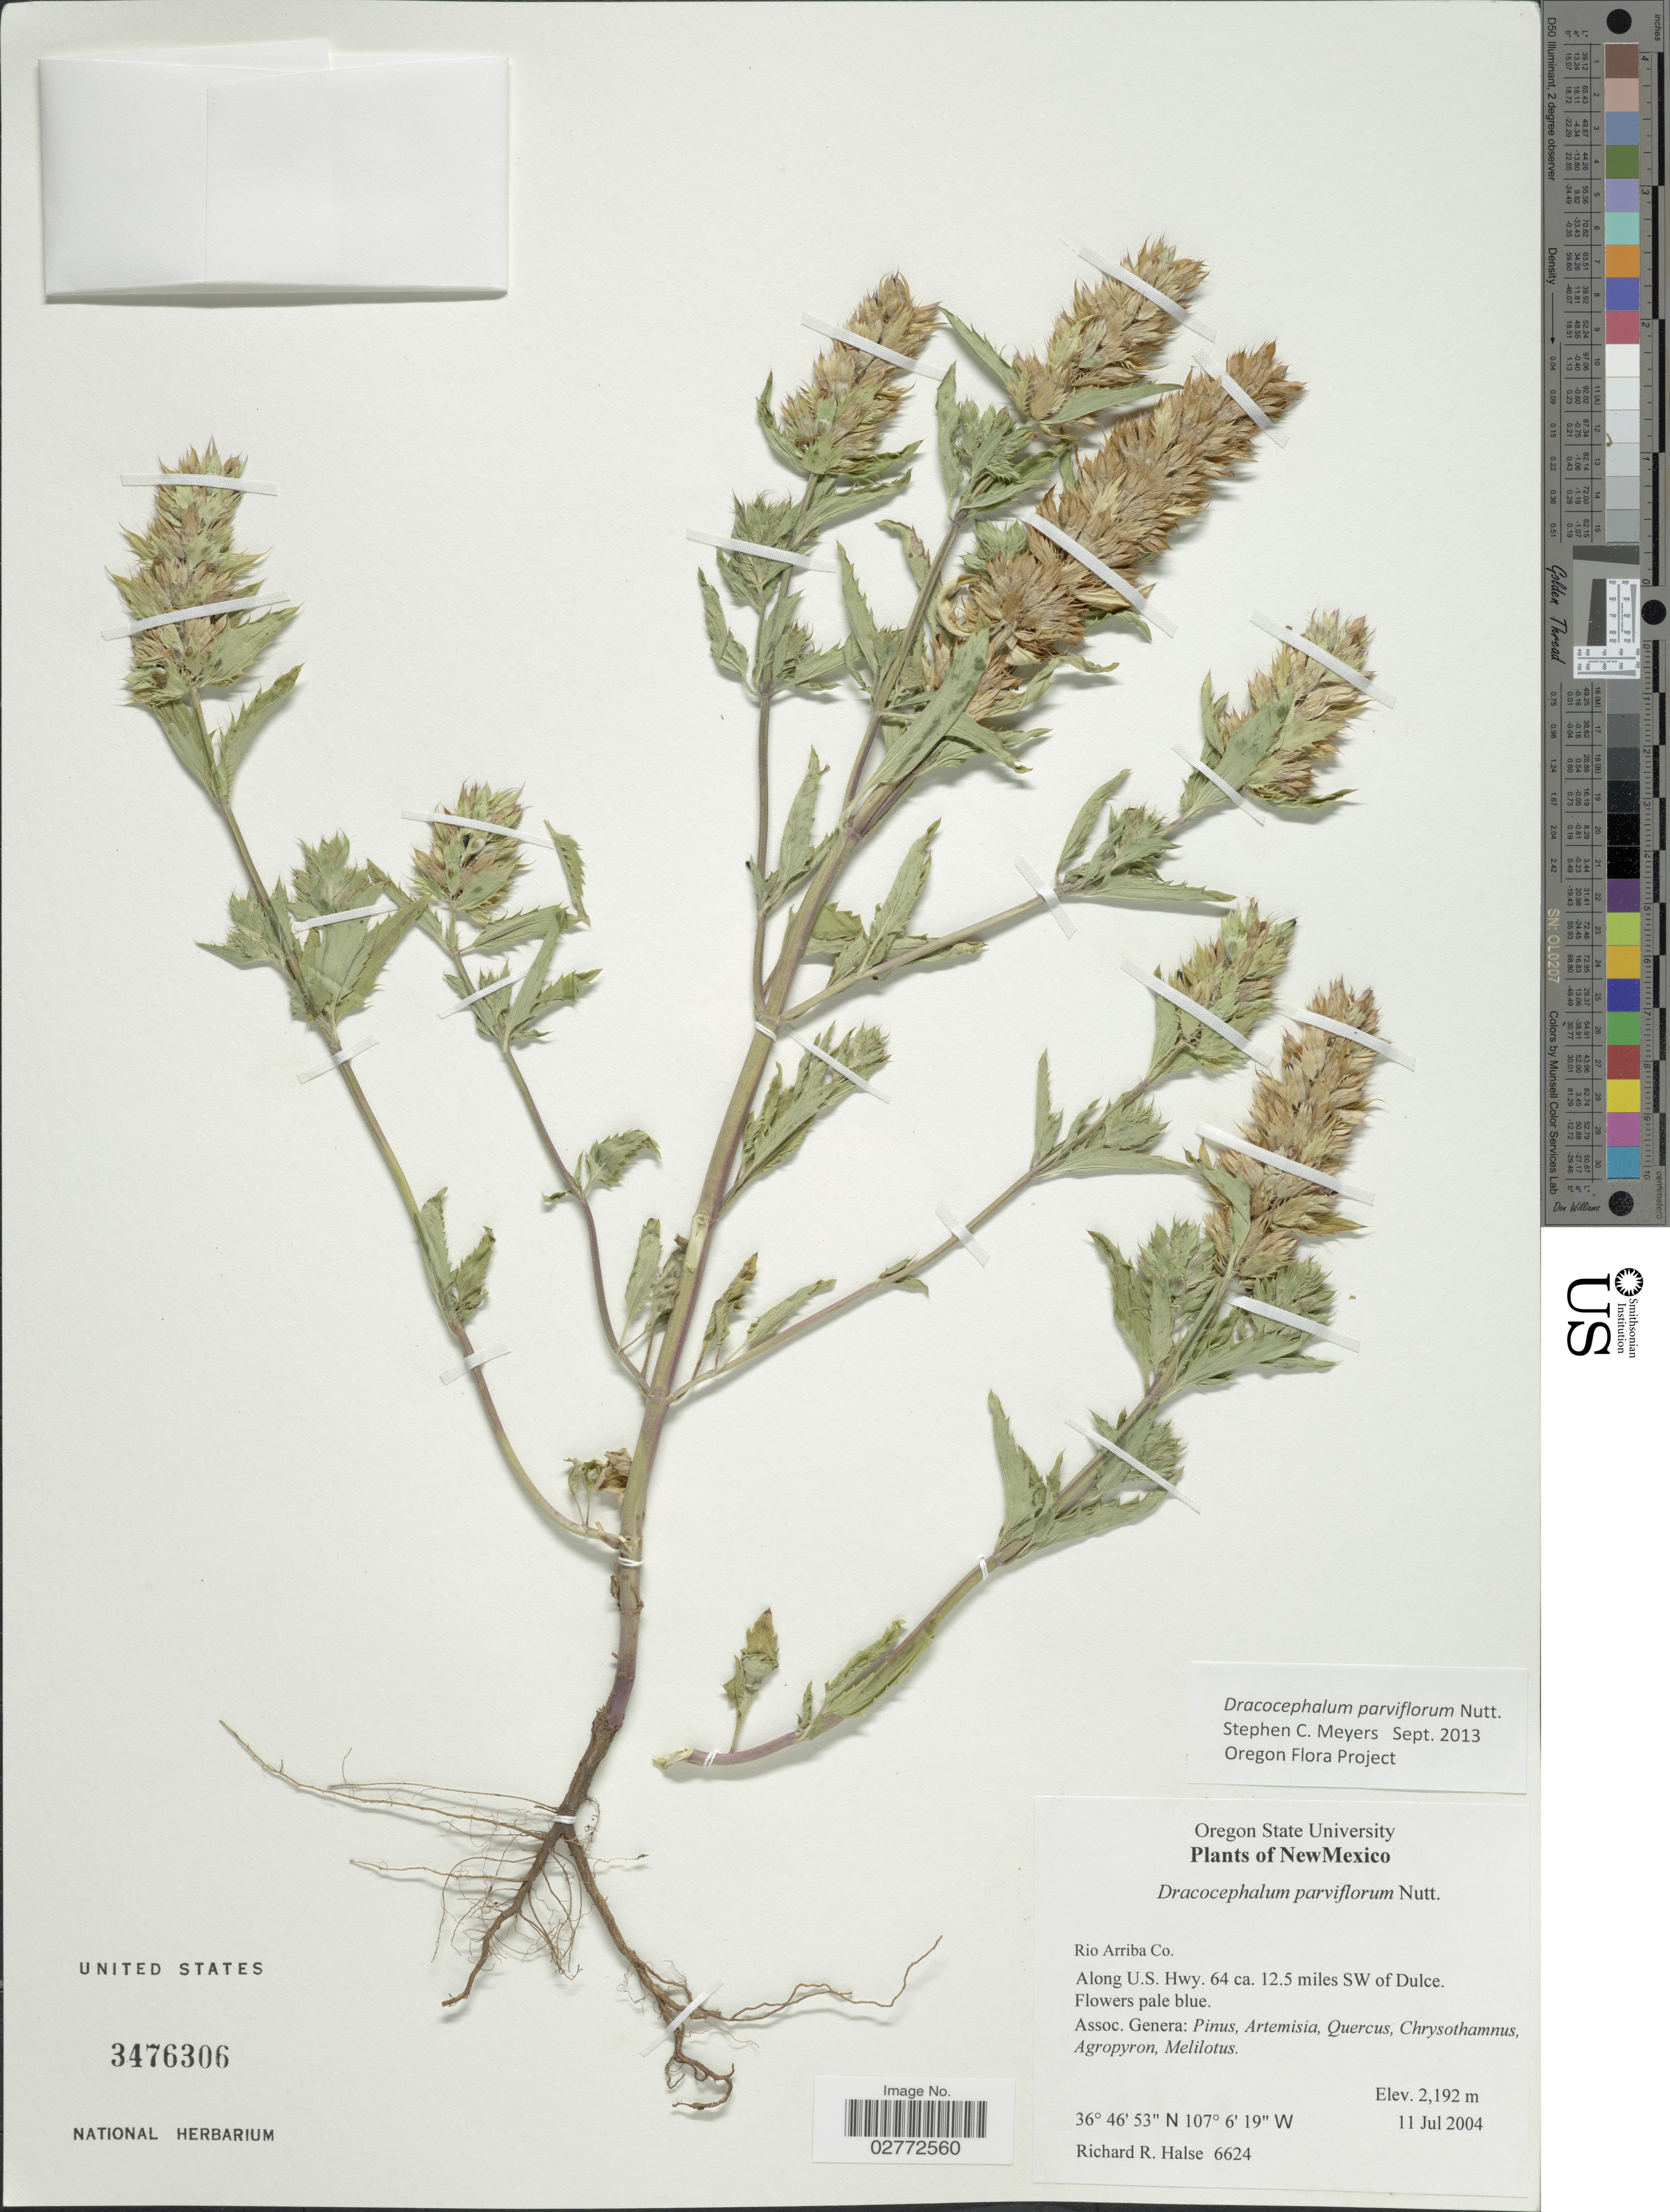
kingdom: Plantae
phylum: Tracheophyta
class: Magnoliopsida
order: Lamiales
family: Lamiaceae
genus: Dracocephalum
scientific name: Dracocephalum parviflorum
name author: Nutt.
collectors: R. Halse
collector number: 6624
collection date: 2004-07-11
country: United States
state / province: New Mexico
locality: Rio Arriba Co. Along U.S.Hwy. 64 ca. 12.5 miles SW of Dulce.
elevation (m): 2192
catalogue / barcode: US 3476306